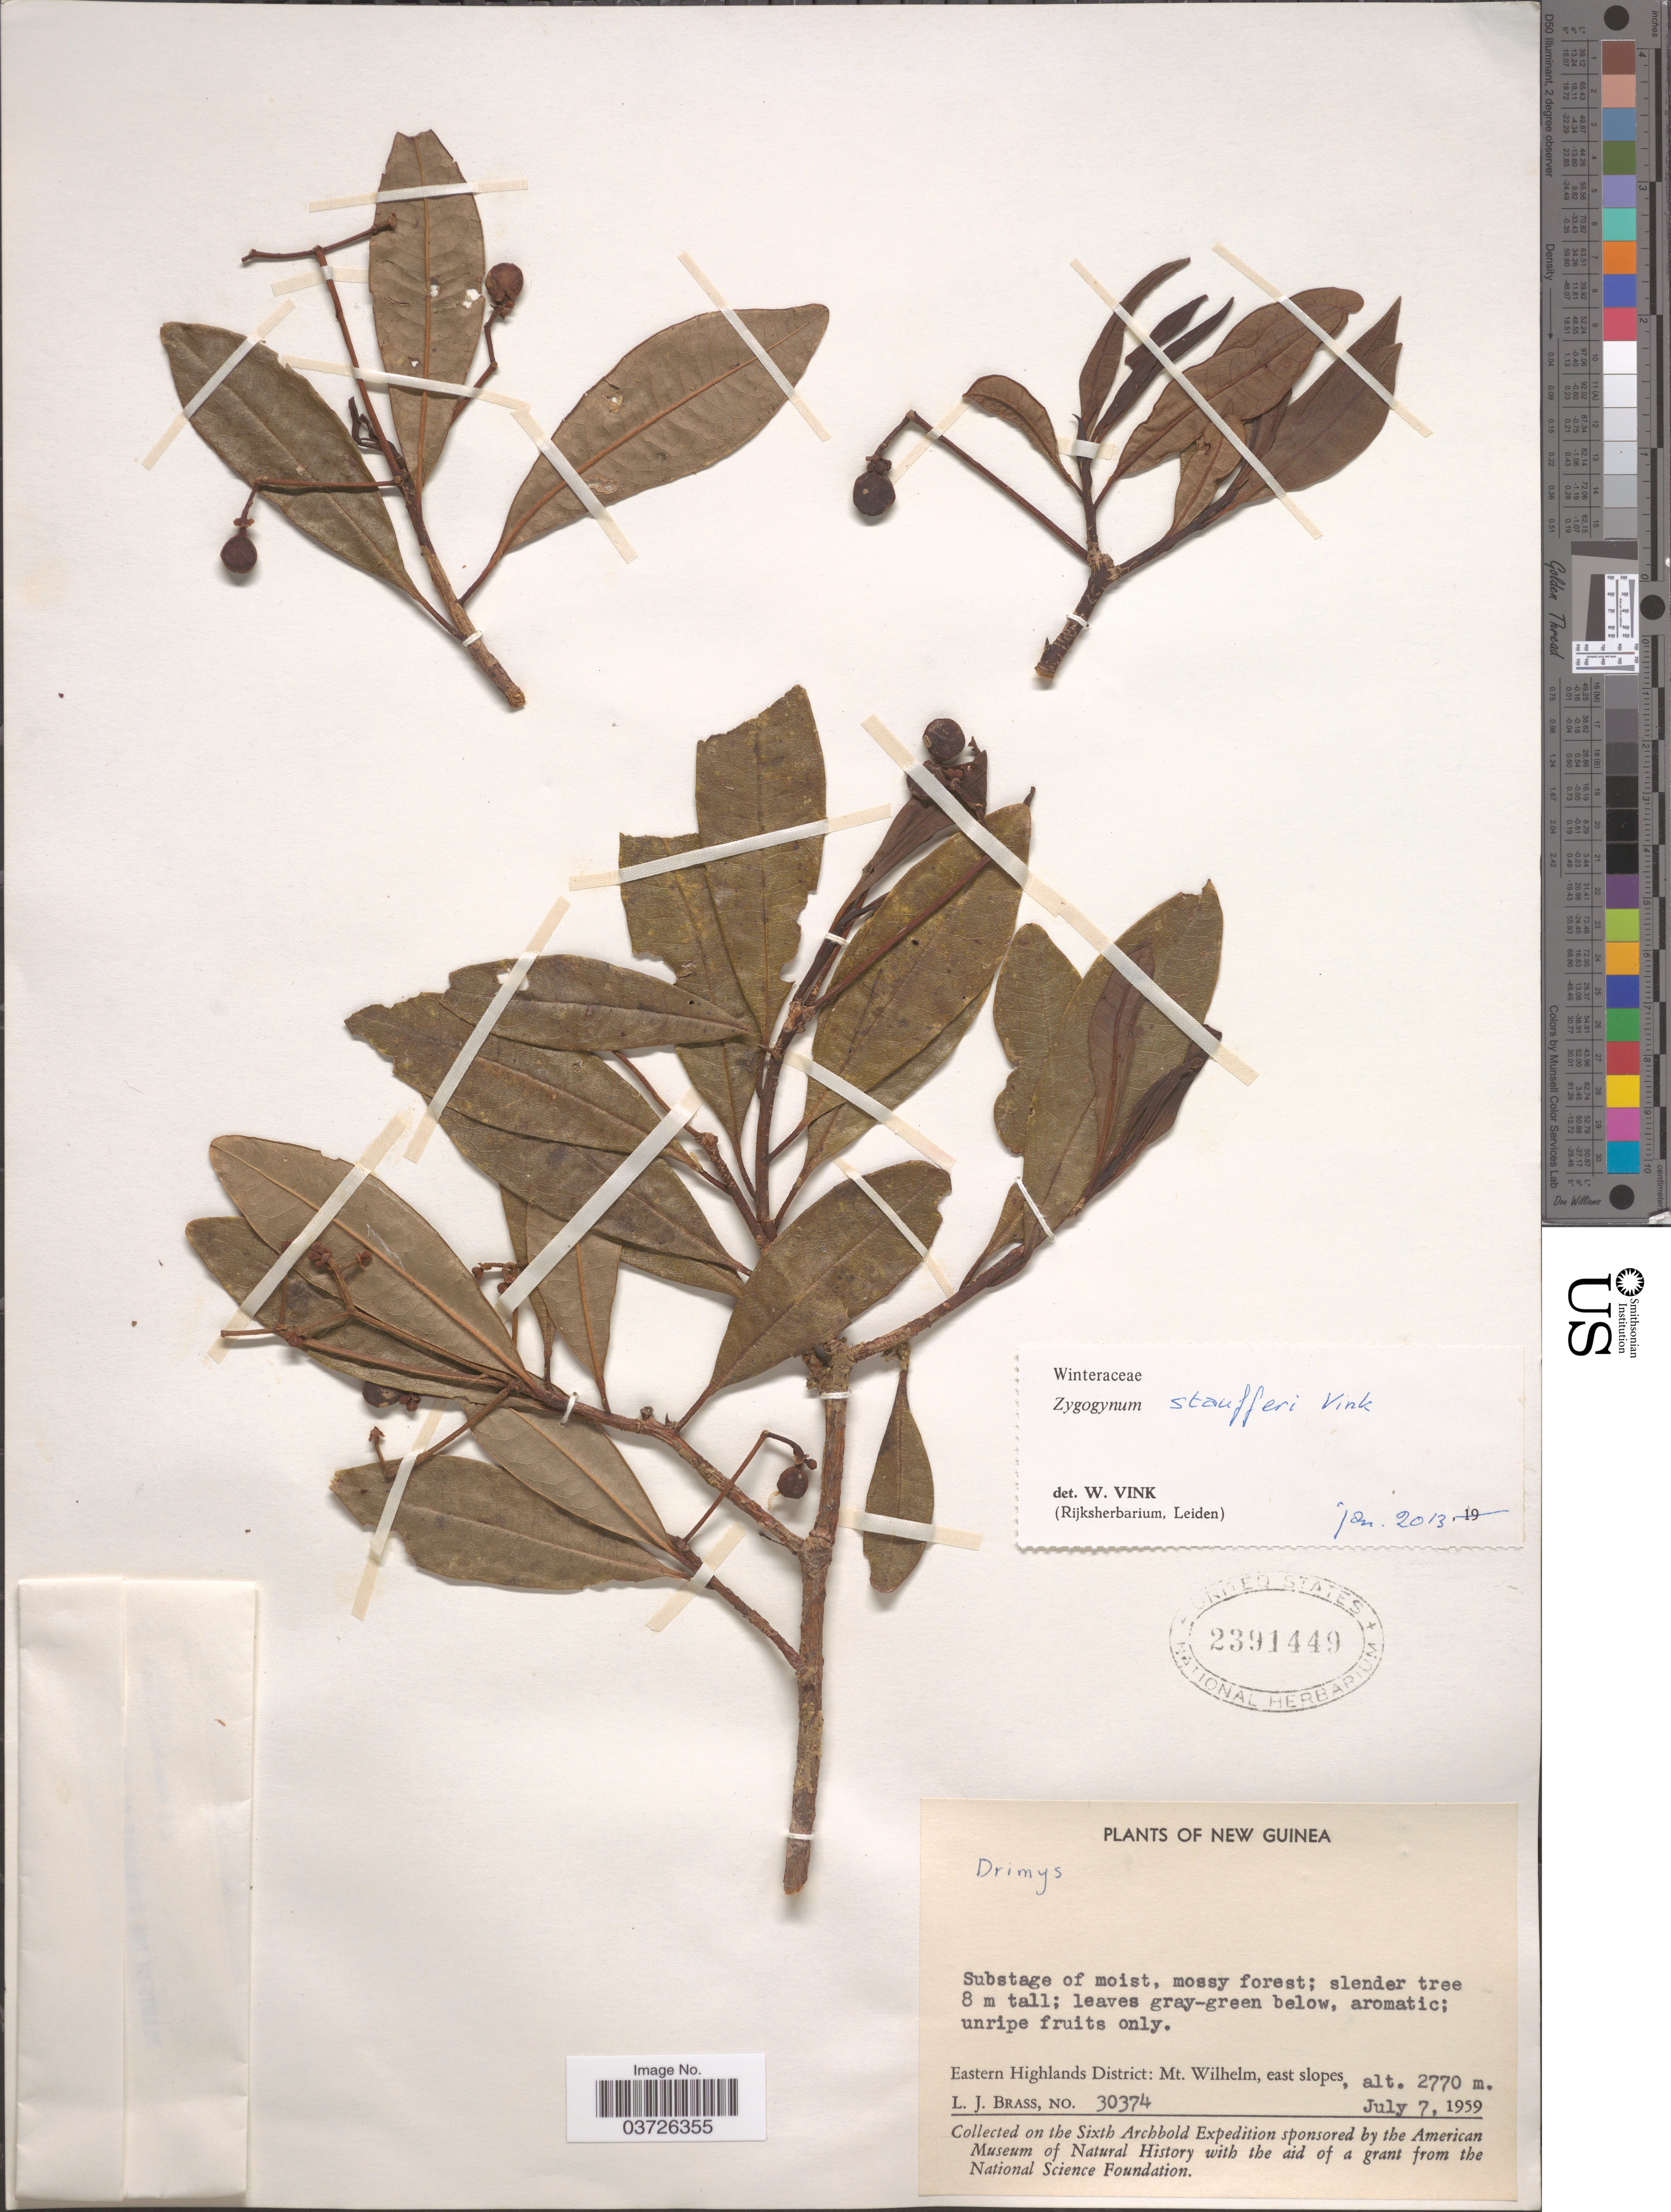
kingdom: Plantae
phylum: Tracheophyta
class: Magnoliopsida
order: Canellales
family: Winteraceae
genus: Zygogynum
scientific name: Zygogynum staufferi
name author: Vink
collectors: L. J. Brass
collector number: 30374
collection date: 1959-07-07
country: Papua New Guinea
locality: New Guinea. Eastern Highlands District: Mt. Wilhelm, east slopes.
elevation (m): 2770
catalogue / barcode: US 2391449